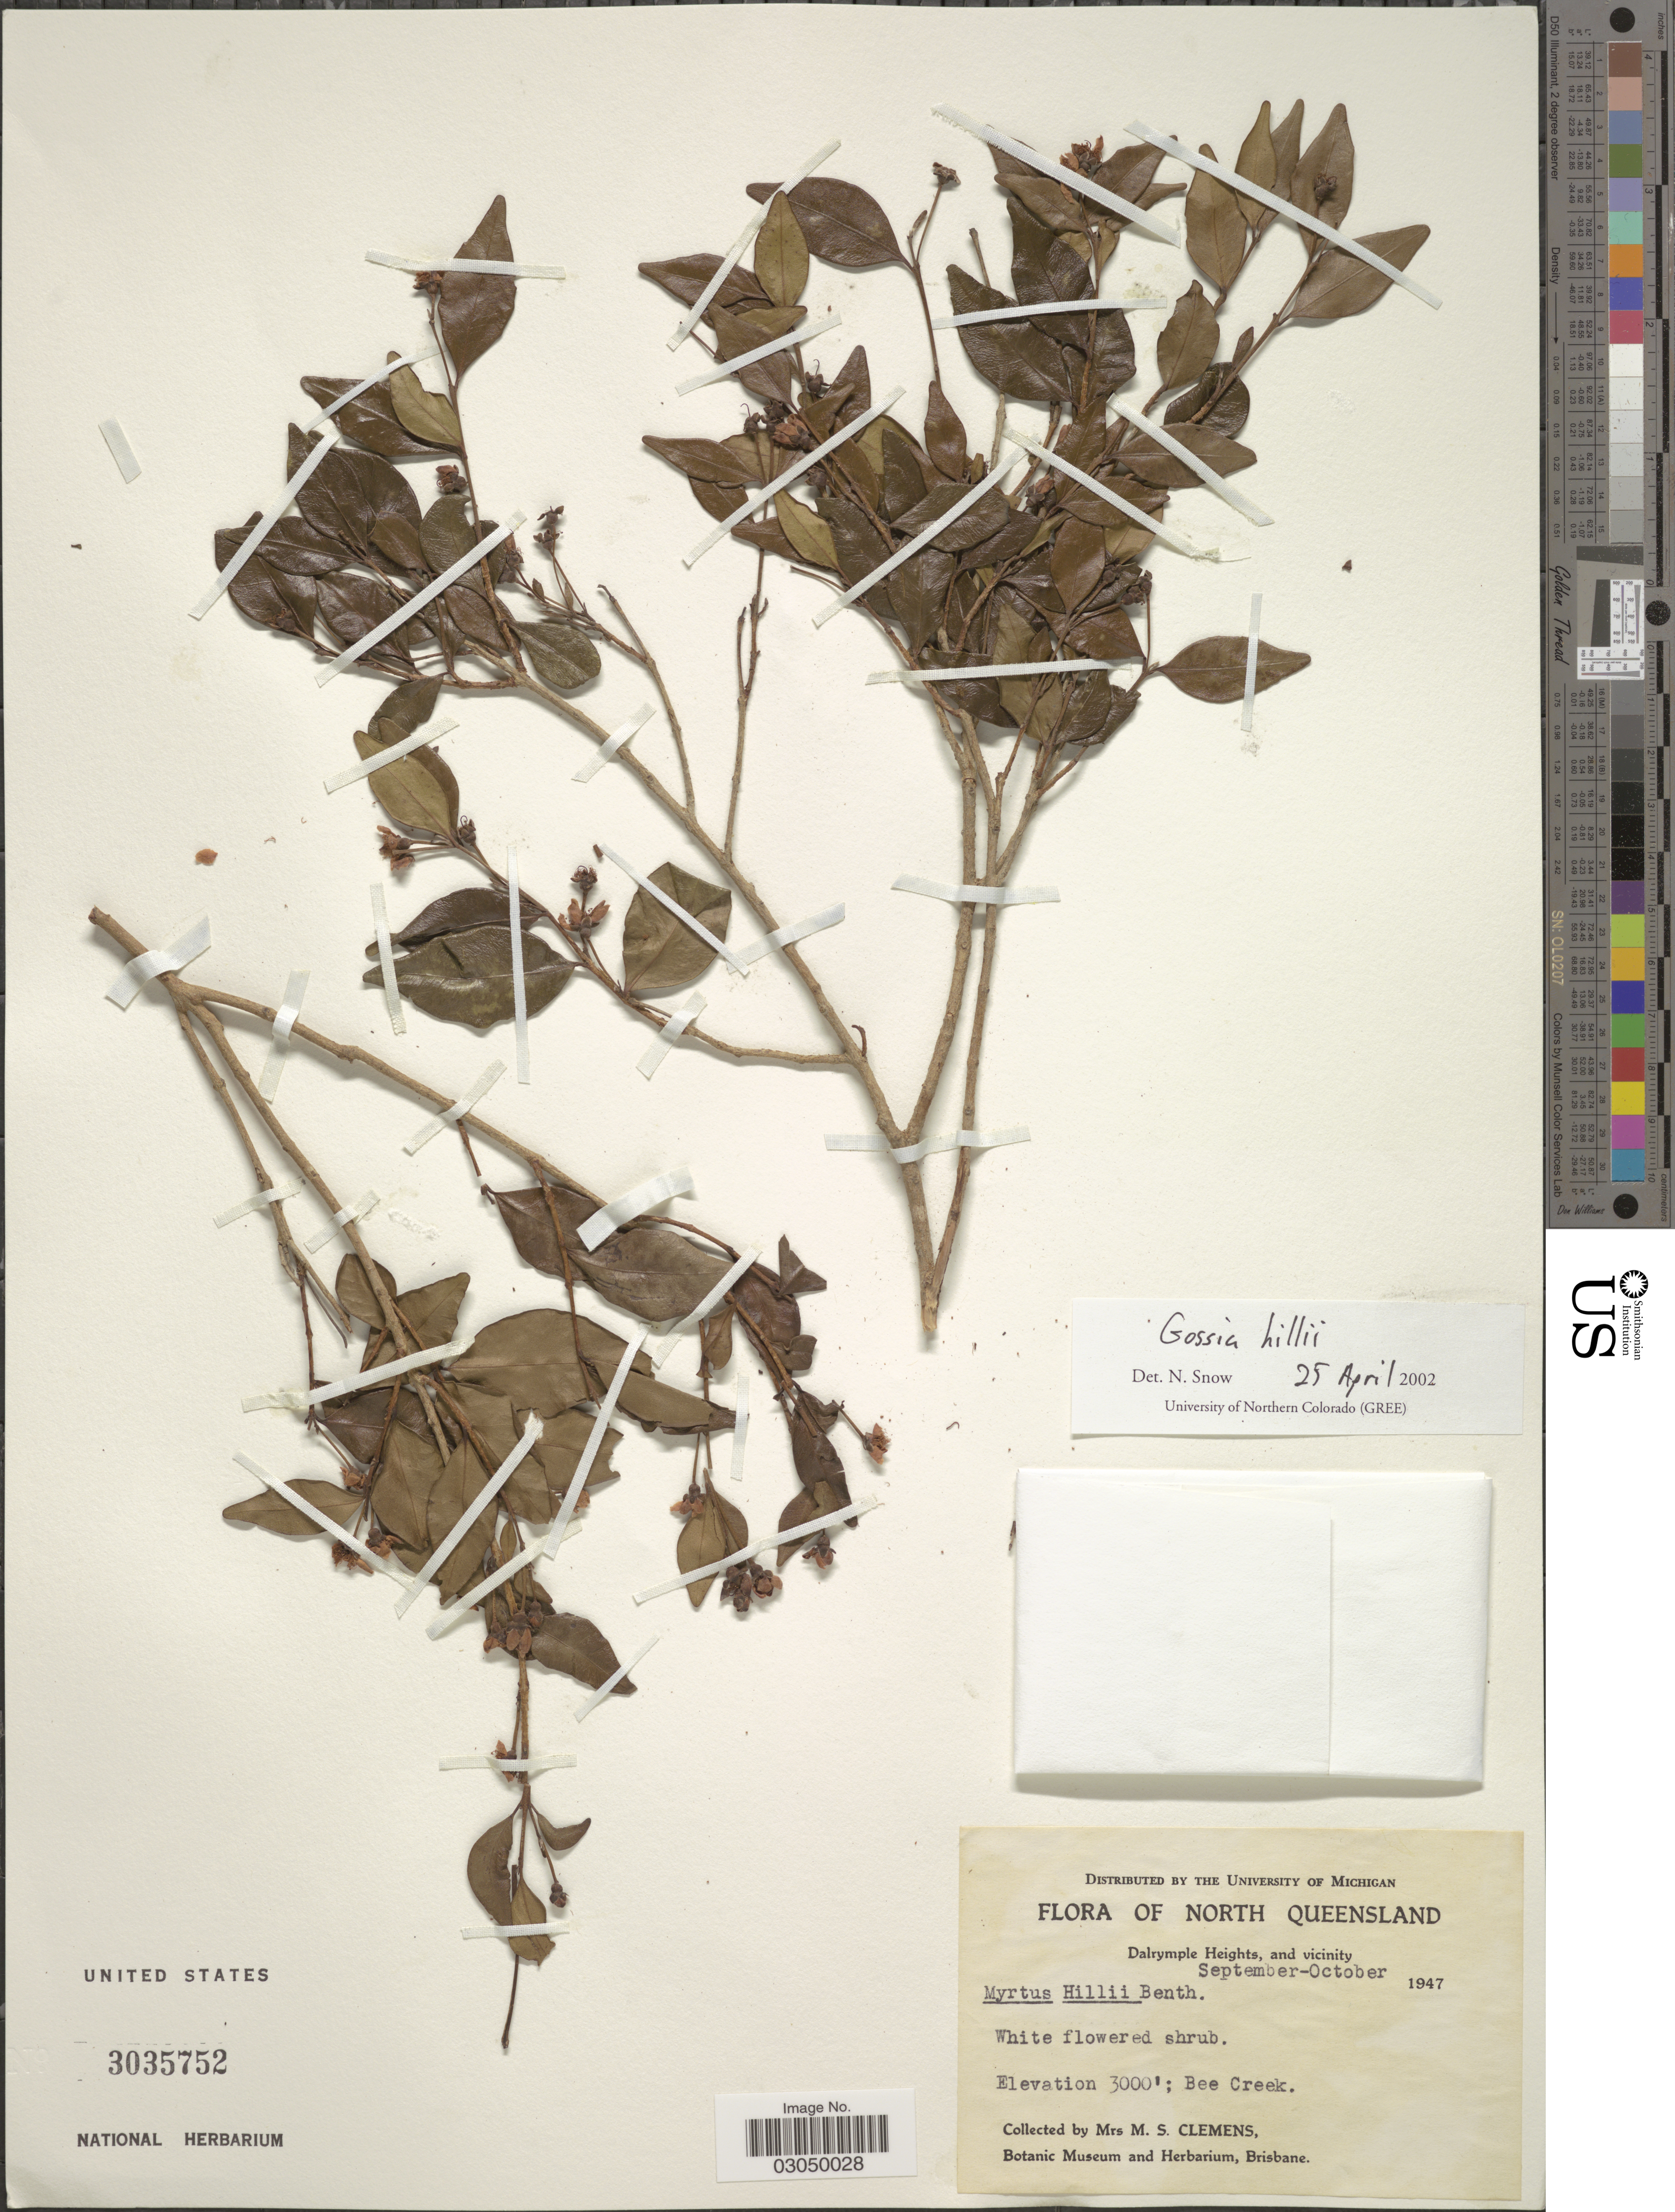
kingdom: Plantae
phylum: Tracheophyta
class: Magnoliopsida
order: Myrtales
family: Myrtaceae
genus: Gossia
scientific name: Gossia hillii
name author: (Benth.) N. Snow & Guymer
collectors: M. S. Clemens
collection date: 1947-09/1947-10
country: Australia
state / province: Queensland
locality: North Queensland. Dalrymple Heights, and vicinity. Bee Creek.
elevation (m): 914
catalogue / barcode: US 3035752